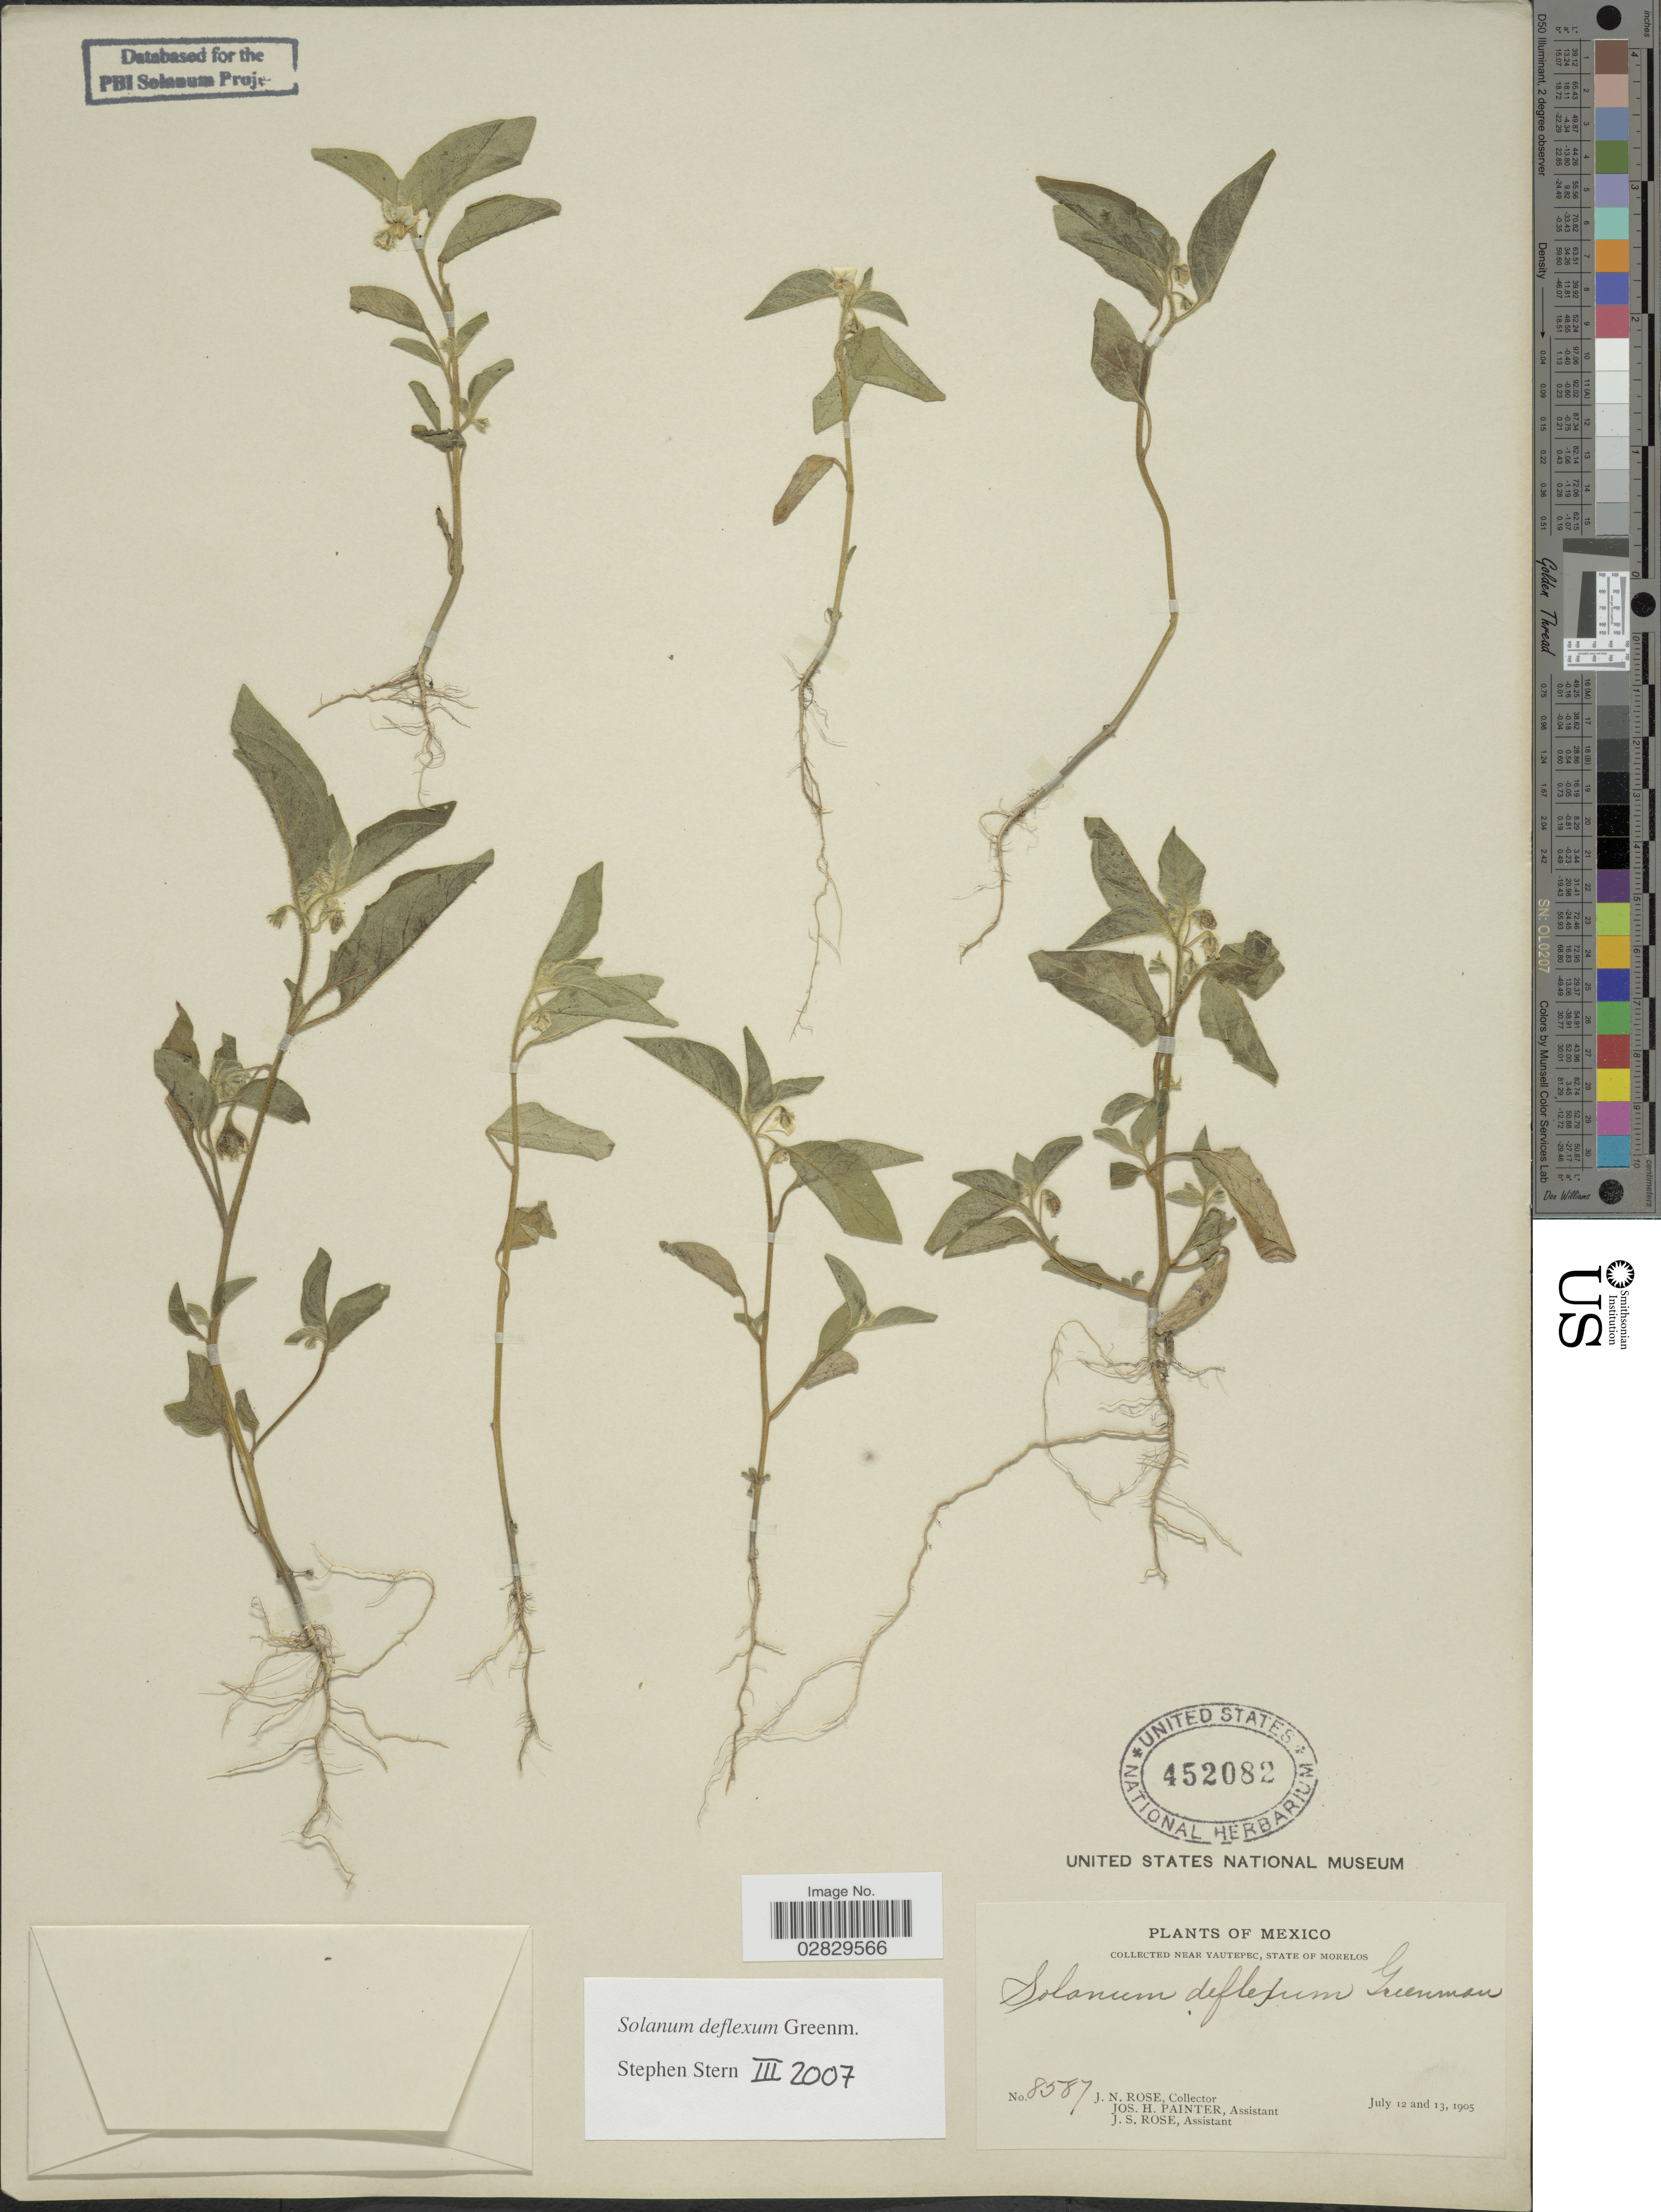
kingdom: Plantae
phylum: Tracheophyta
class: Magnoliopsida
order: Solanales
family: Solanaceae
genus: Solanum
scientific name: Solanum deflexum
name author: Greenm.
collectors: J. N. Rose, J. H. Painter & J. S. Rose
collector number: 8587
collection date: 1905-07-12/1905-07-13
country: Mexico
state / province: Morelos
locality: Near Yautepec.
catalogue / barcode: US 452082